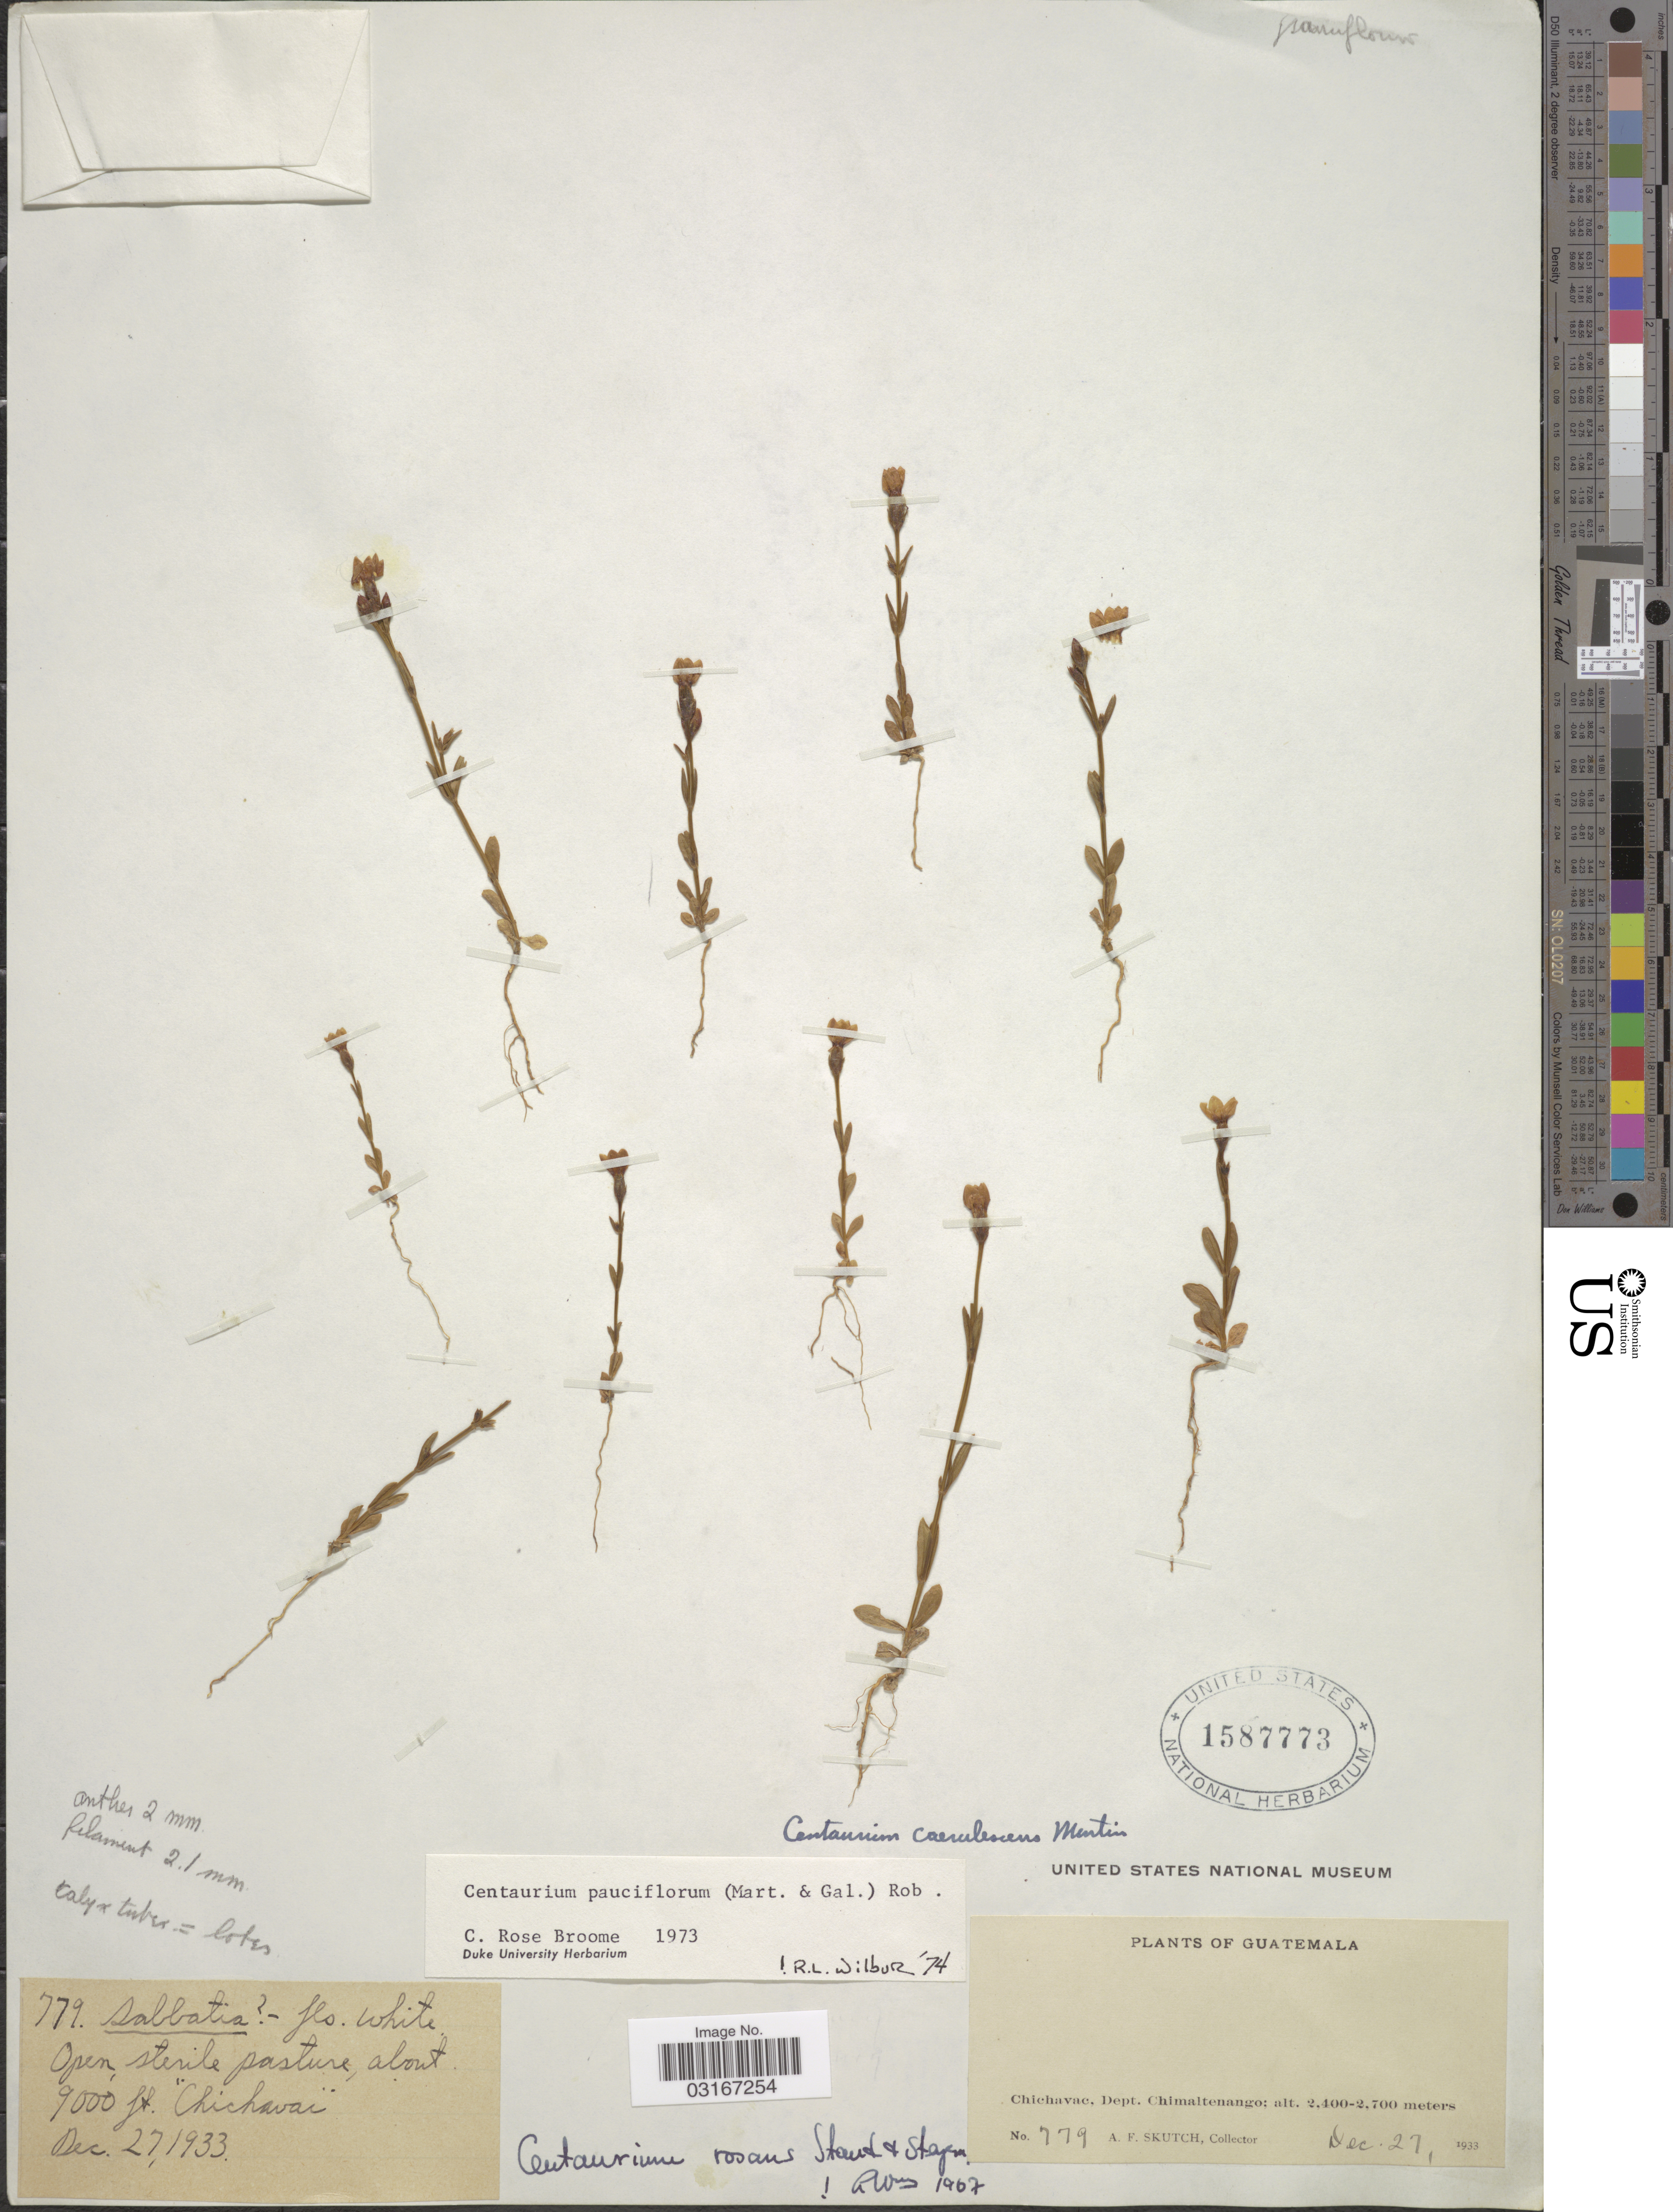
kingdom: Plantae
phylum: Tracheophyta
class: Magnoliopsida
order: Gentianales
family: Gentianaceae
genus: Centaurium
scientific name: Centaurium pauciflorum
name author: (M. Martens & Galeotti) B.L. Rob.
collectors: A. F. Skutch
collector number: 779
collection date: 1933-12-27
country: Guatemala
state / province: Chimaltenango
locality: Chichavac, Dept. Chimaltenango.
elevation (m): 2743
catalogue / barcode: US 1587773